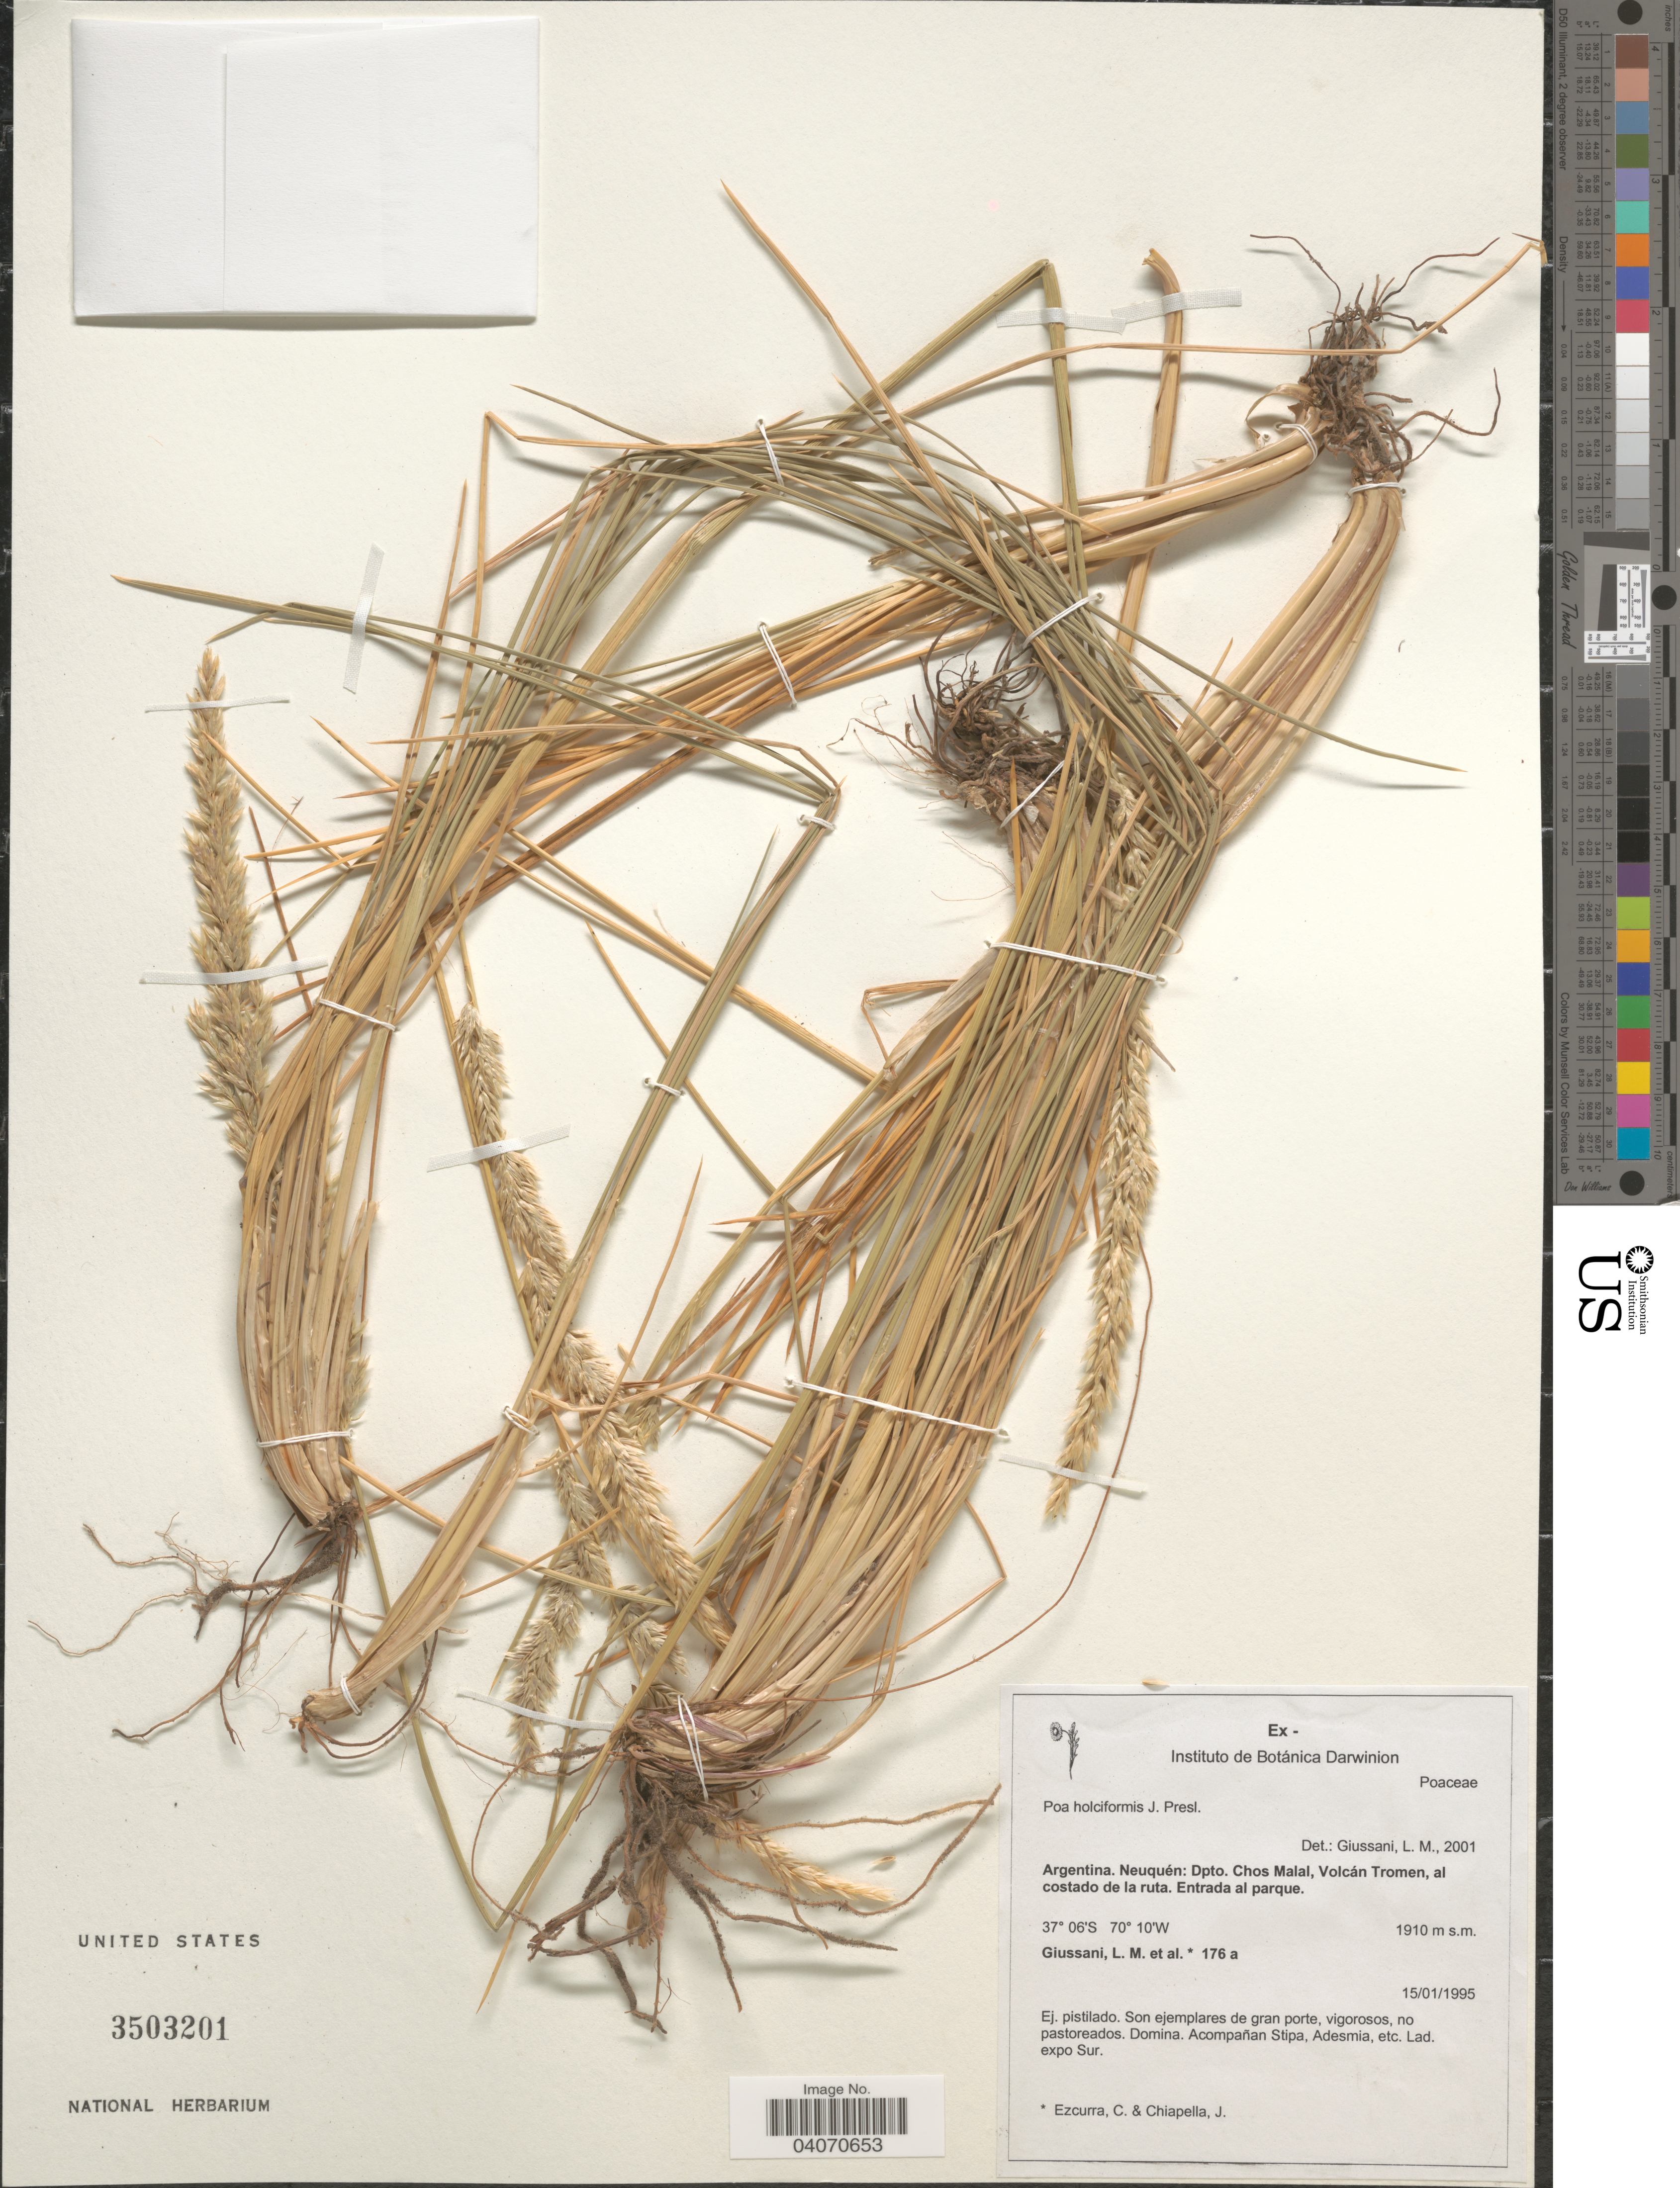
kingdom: Plantae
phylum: Tracheophyta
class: Liliopsida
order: Poales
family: Poaceae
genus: Poa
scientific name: Poa holciformis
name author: J. Presl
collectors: L. Giussani, C. Ezcurra & J. Chiapella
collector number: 176a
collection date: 1995-01-15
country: Argentina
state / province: Neuquen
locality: Dpto. Chos Malal, Volcán Tromen, al costado de la ruta. Entrada al parque.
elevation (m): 1910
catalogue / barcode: US 3503201